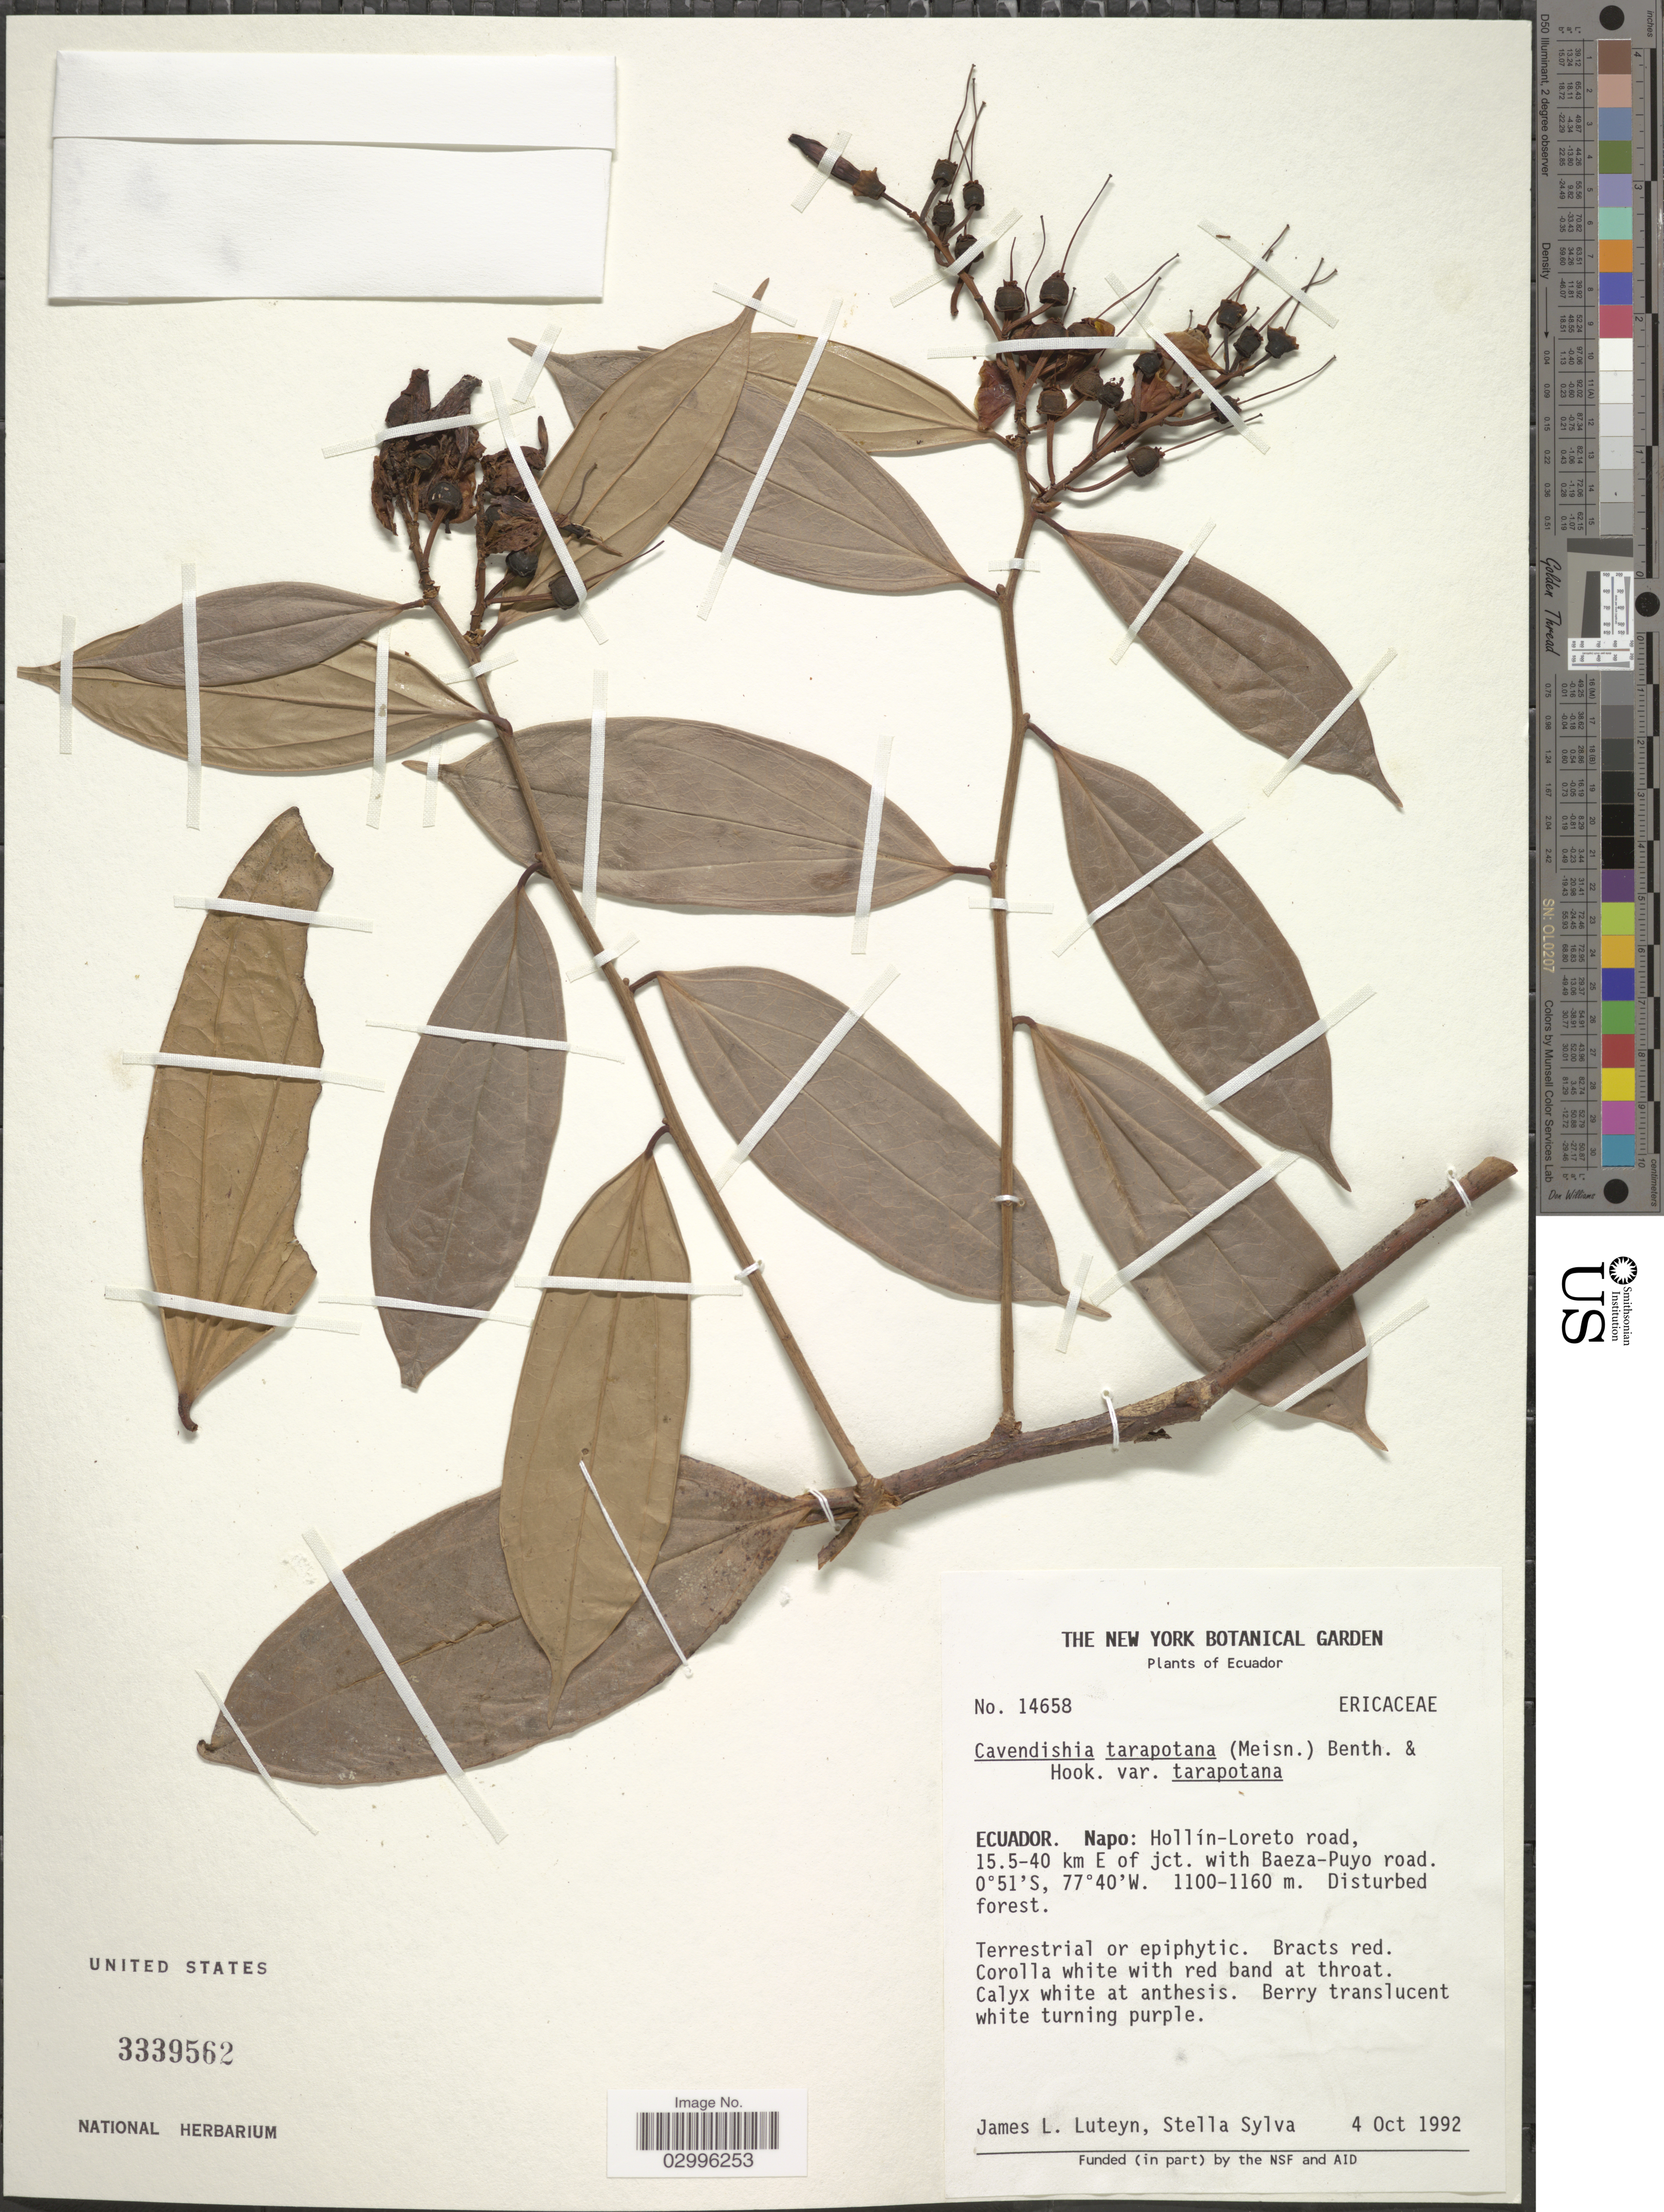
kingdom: Plantae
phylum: Tracheophyta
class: Magnoliopsida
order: Ericales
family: Ericaceae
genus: Cavendishia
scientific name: Cavendishia tarapotana var. tarapotana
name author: (Meisn.) Benth. & Hook.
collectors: J. L. Luteyn & S. Sylva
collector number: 14658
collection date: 1992-10-04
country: Ecuador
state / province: Napo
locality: Hollín-Loreto road, 15.5-40 km E of jct. with Baeza-Puyo road.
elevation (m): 1100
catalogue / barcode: US 3339562